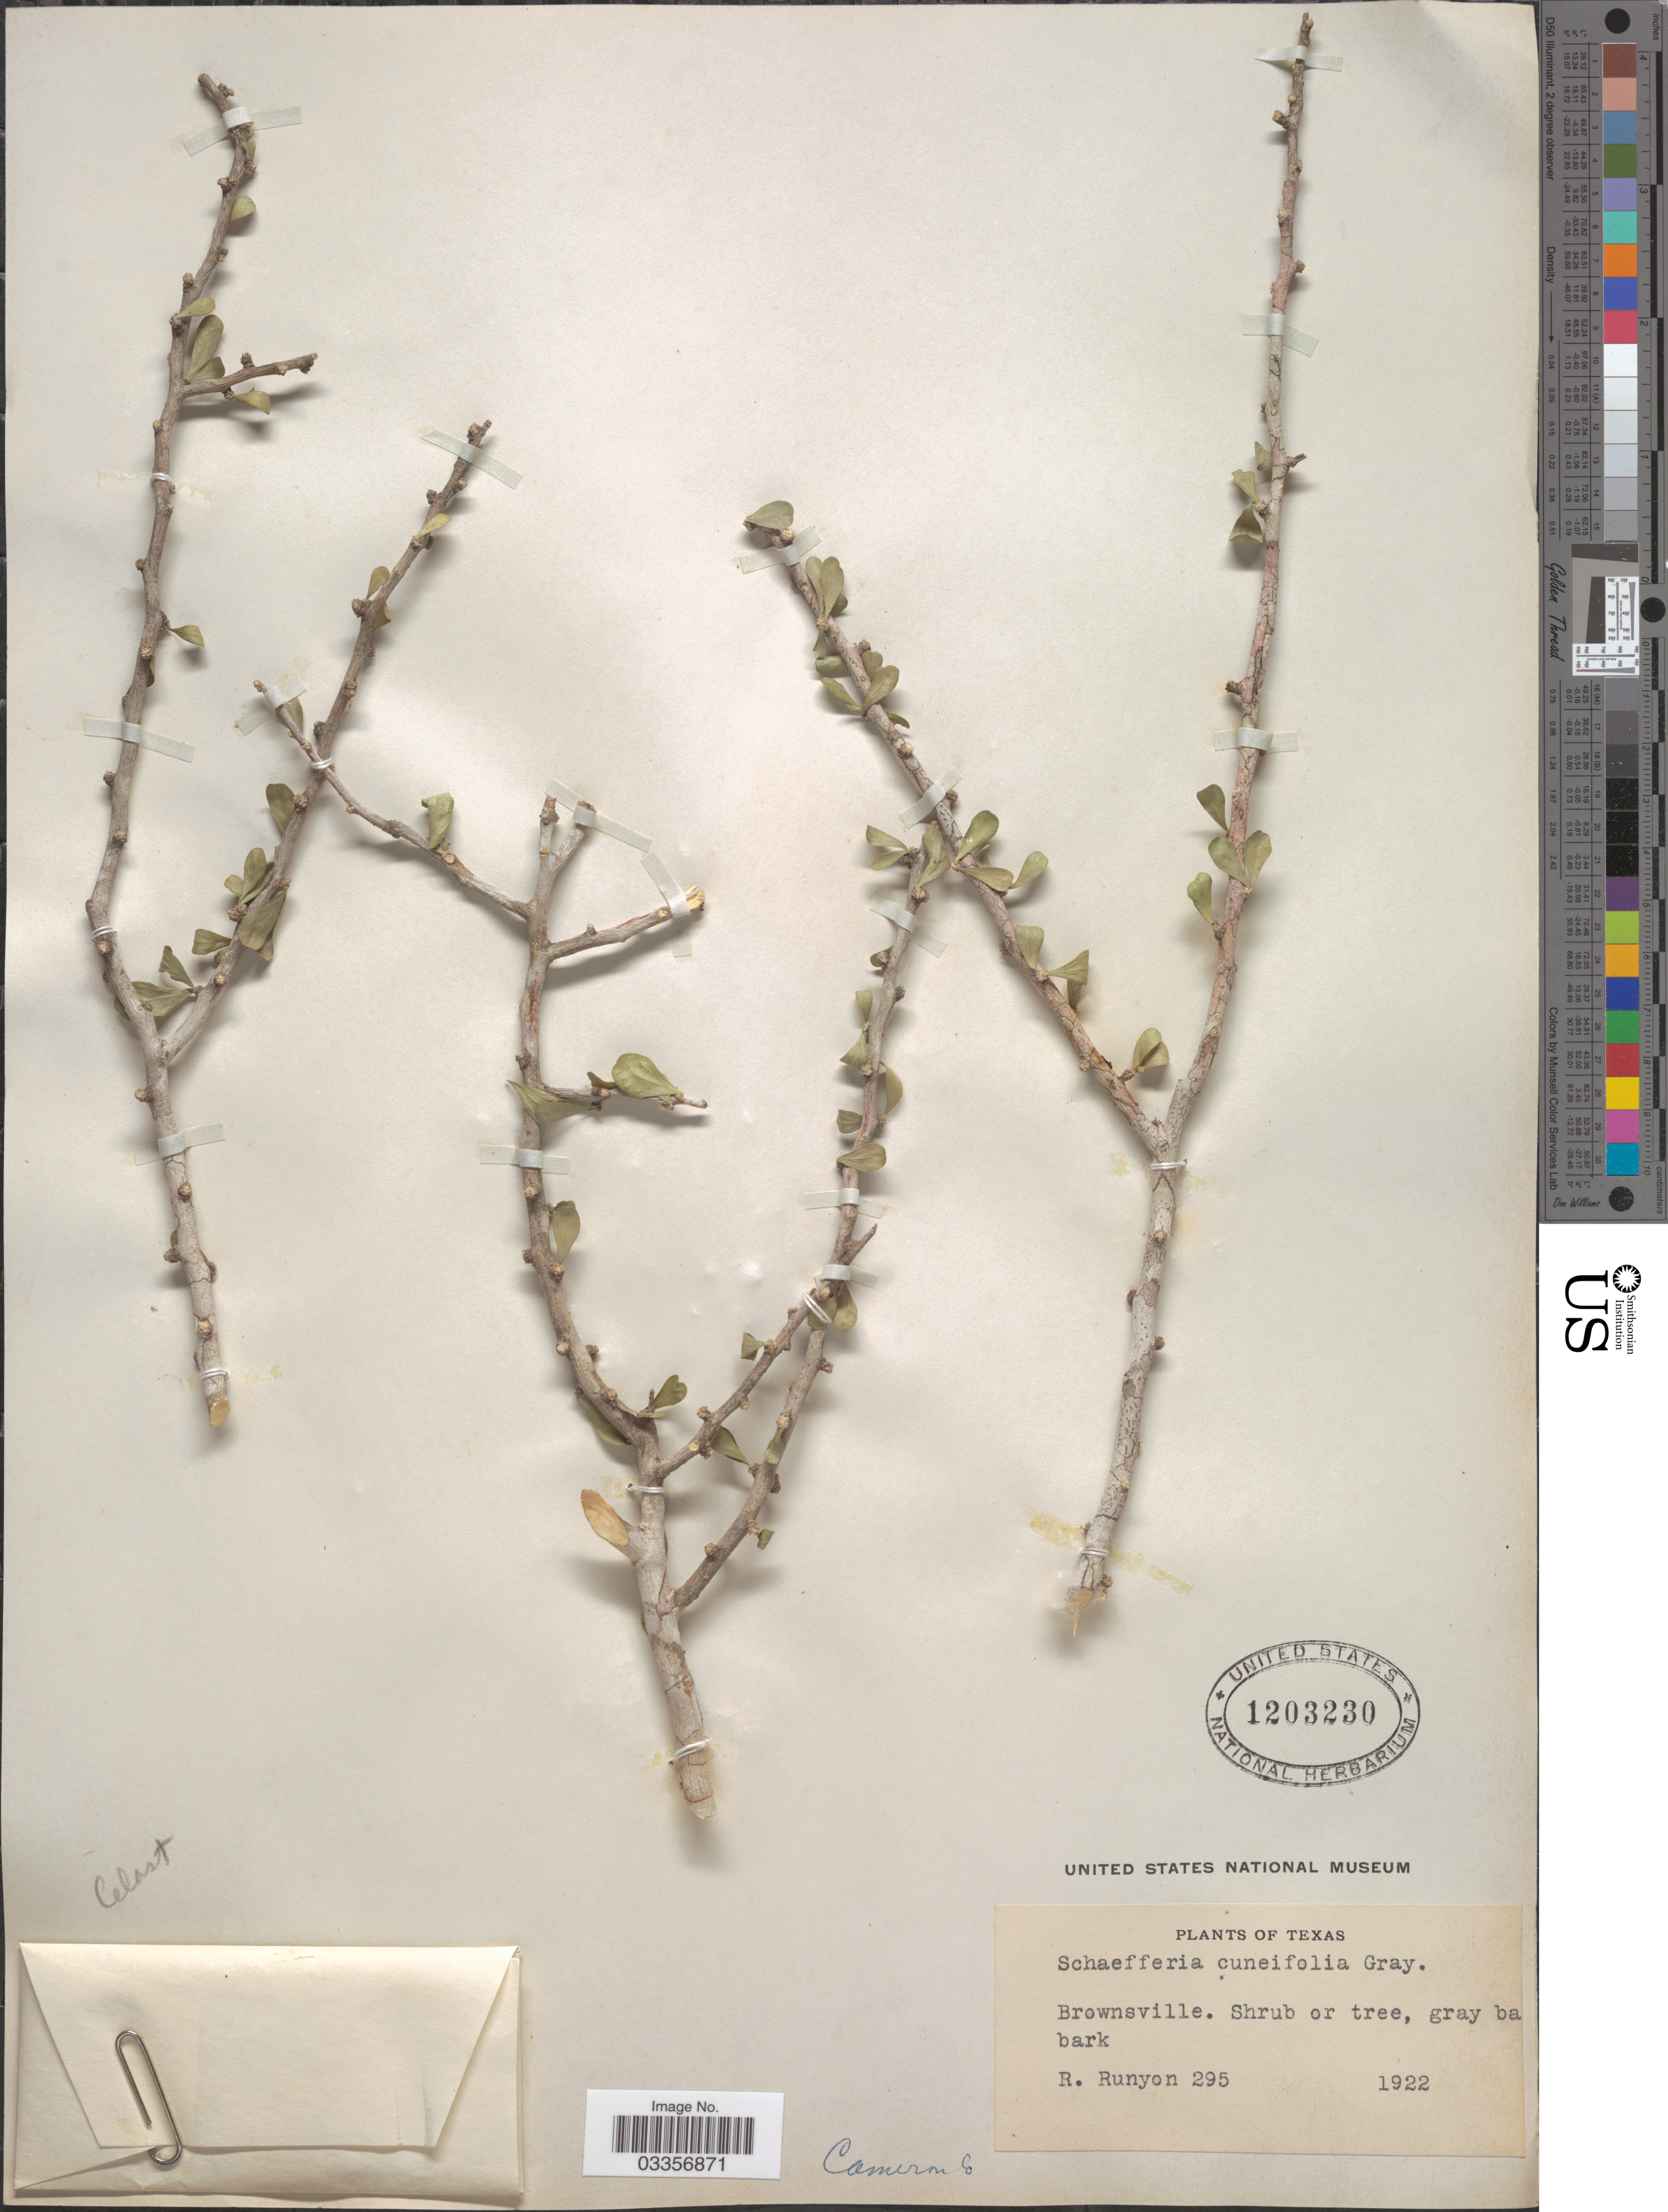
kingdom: Plantae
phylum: Tracheophyta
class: Magnoliopsida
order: Celastrales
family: Celastraceae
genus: Schaefferia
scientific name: Schaefferia cuneifolia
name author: A. Gray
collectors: R. Runyon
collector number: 295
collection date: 1922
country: United States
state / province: Texas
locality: Cameron Co. Brownsville.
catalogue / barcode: US 1203230